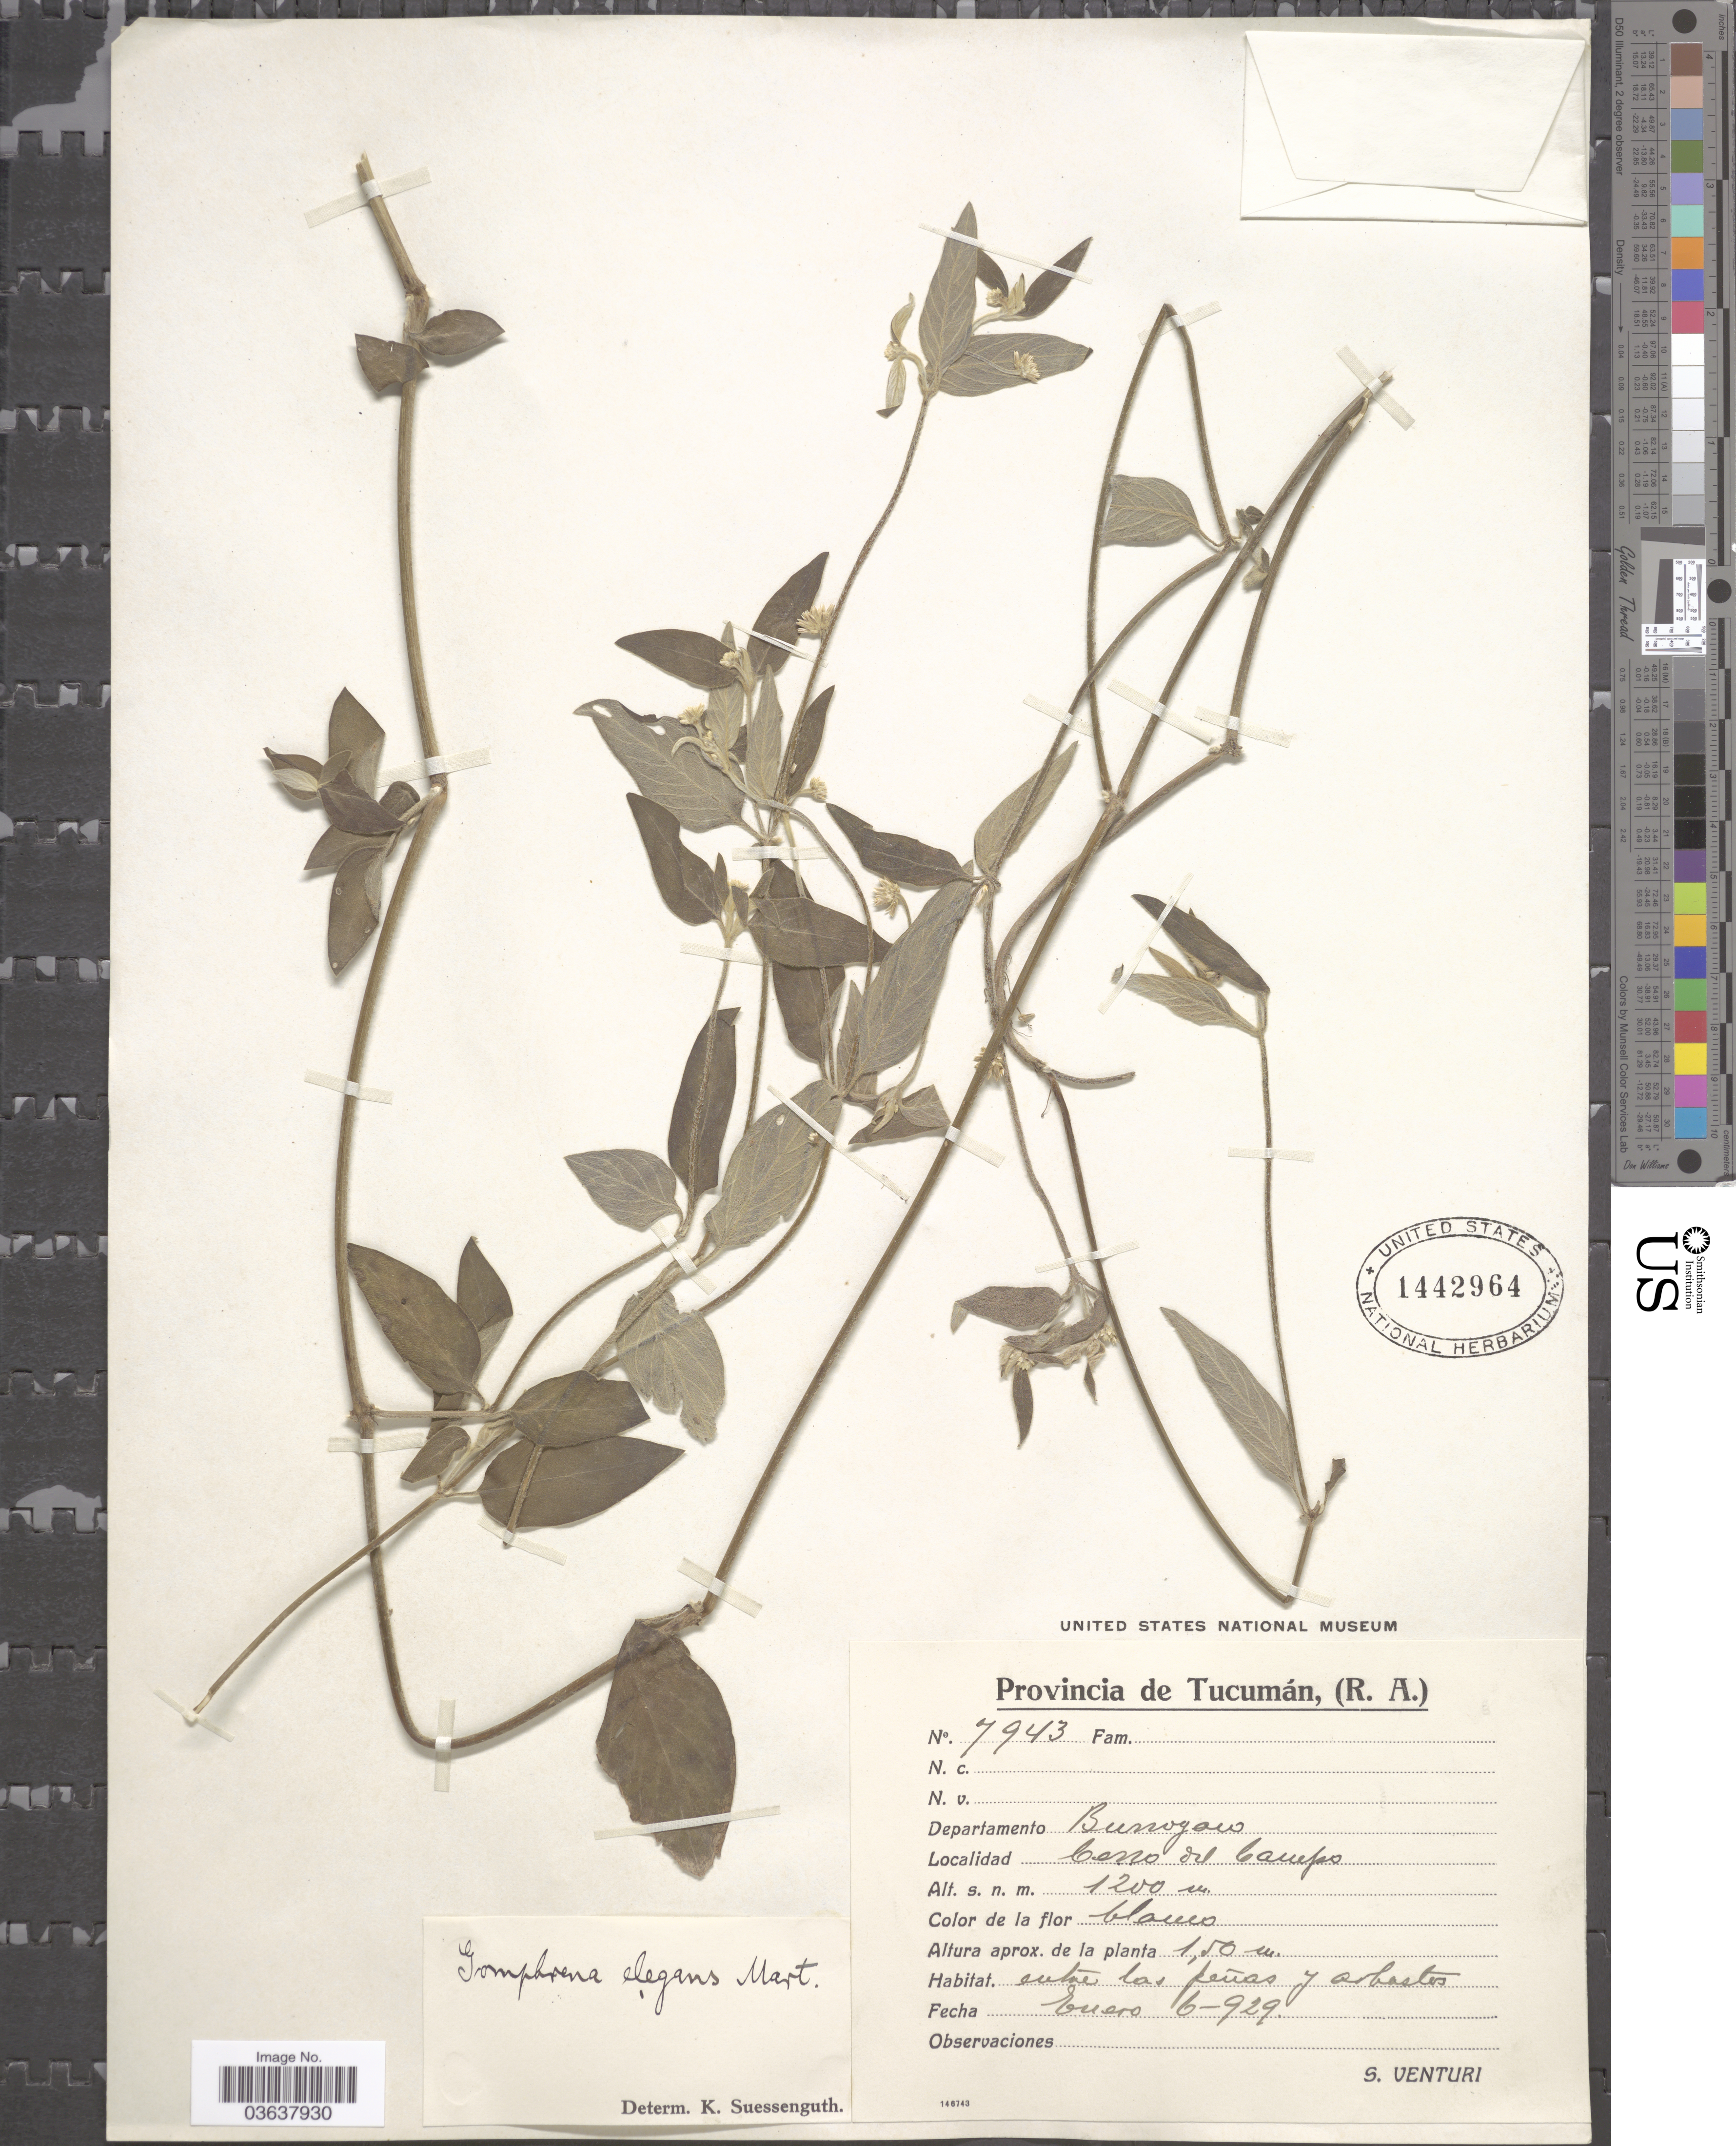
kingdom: Plantae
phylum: Tracheophyta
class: Magnoliopsida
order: Caryophyllales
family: Amaranthaceae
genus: Gomphrena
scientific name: Gomphrena elegans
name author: Mart.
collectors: S. Venturi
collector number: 7943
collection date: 1929-01-06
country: Argentina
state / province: Tucuman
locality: Departamento Burroyaco. Cerro del Campo.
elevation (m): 1200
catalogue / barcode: US 1442964